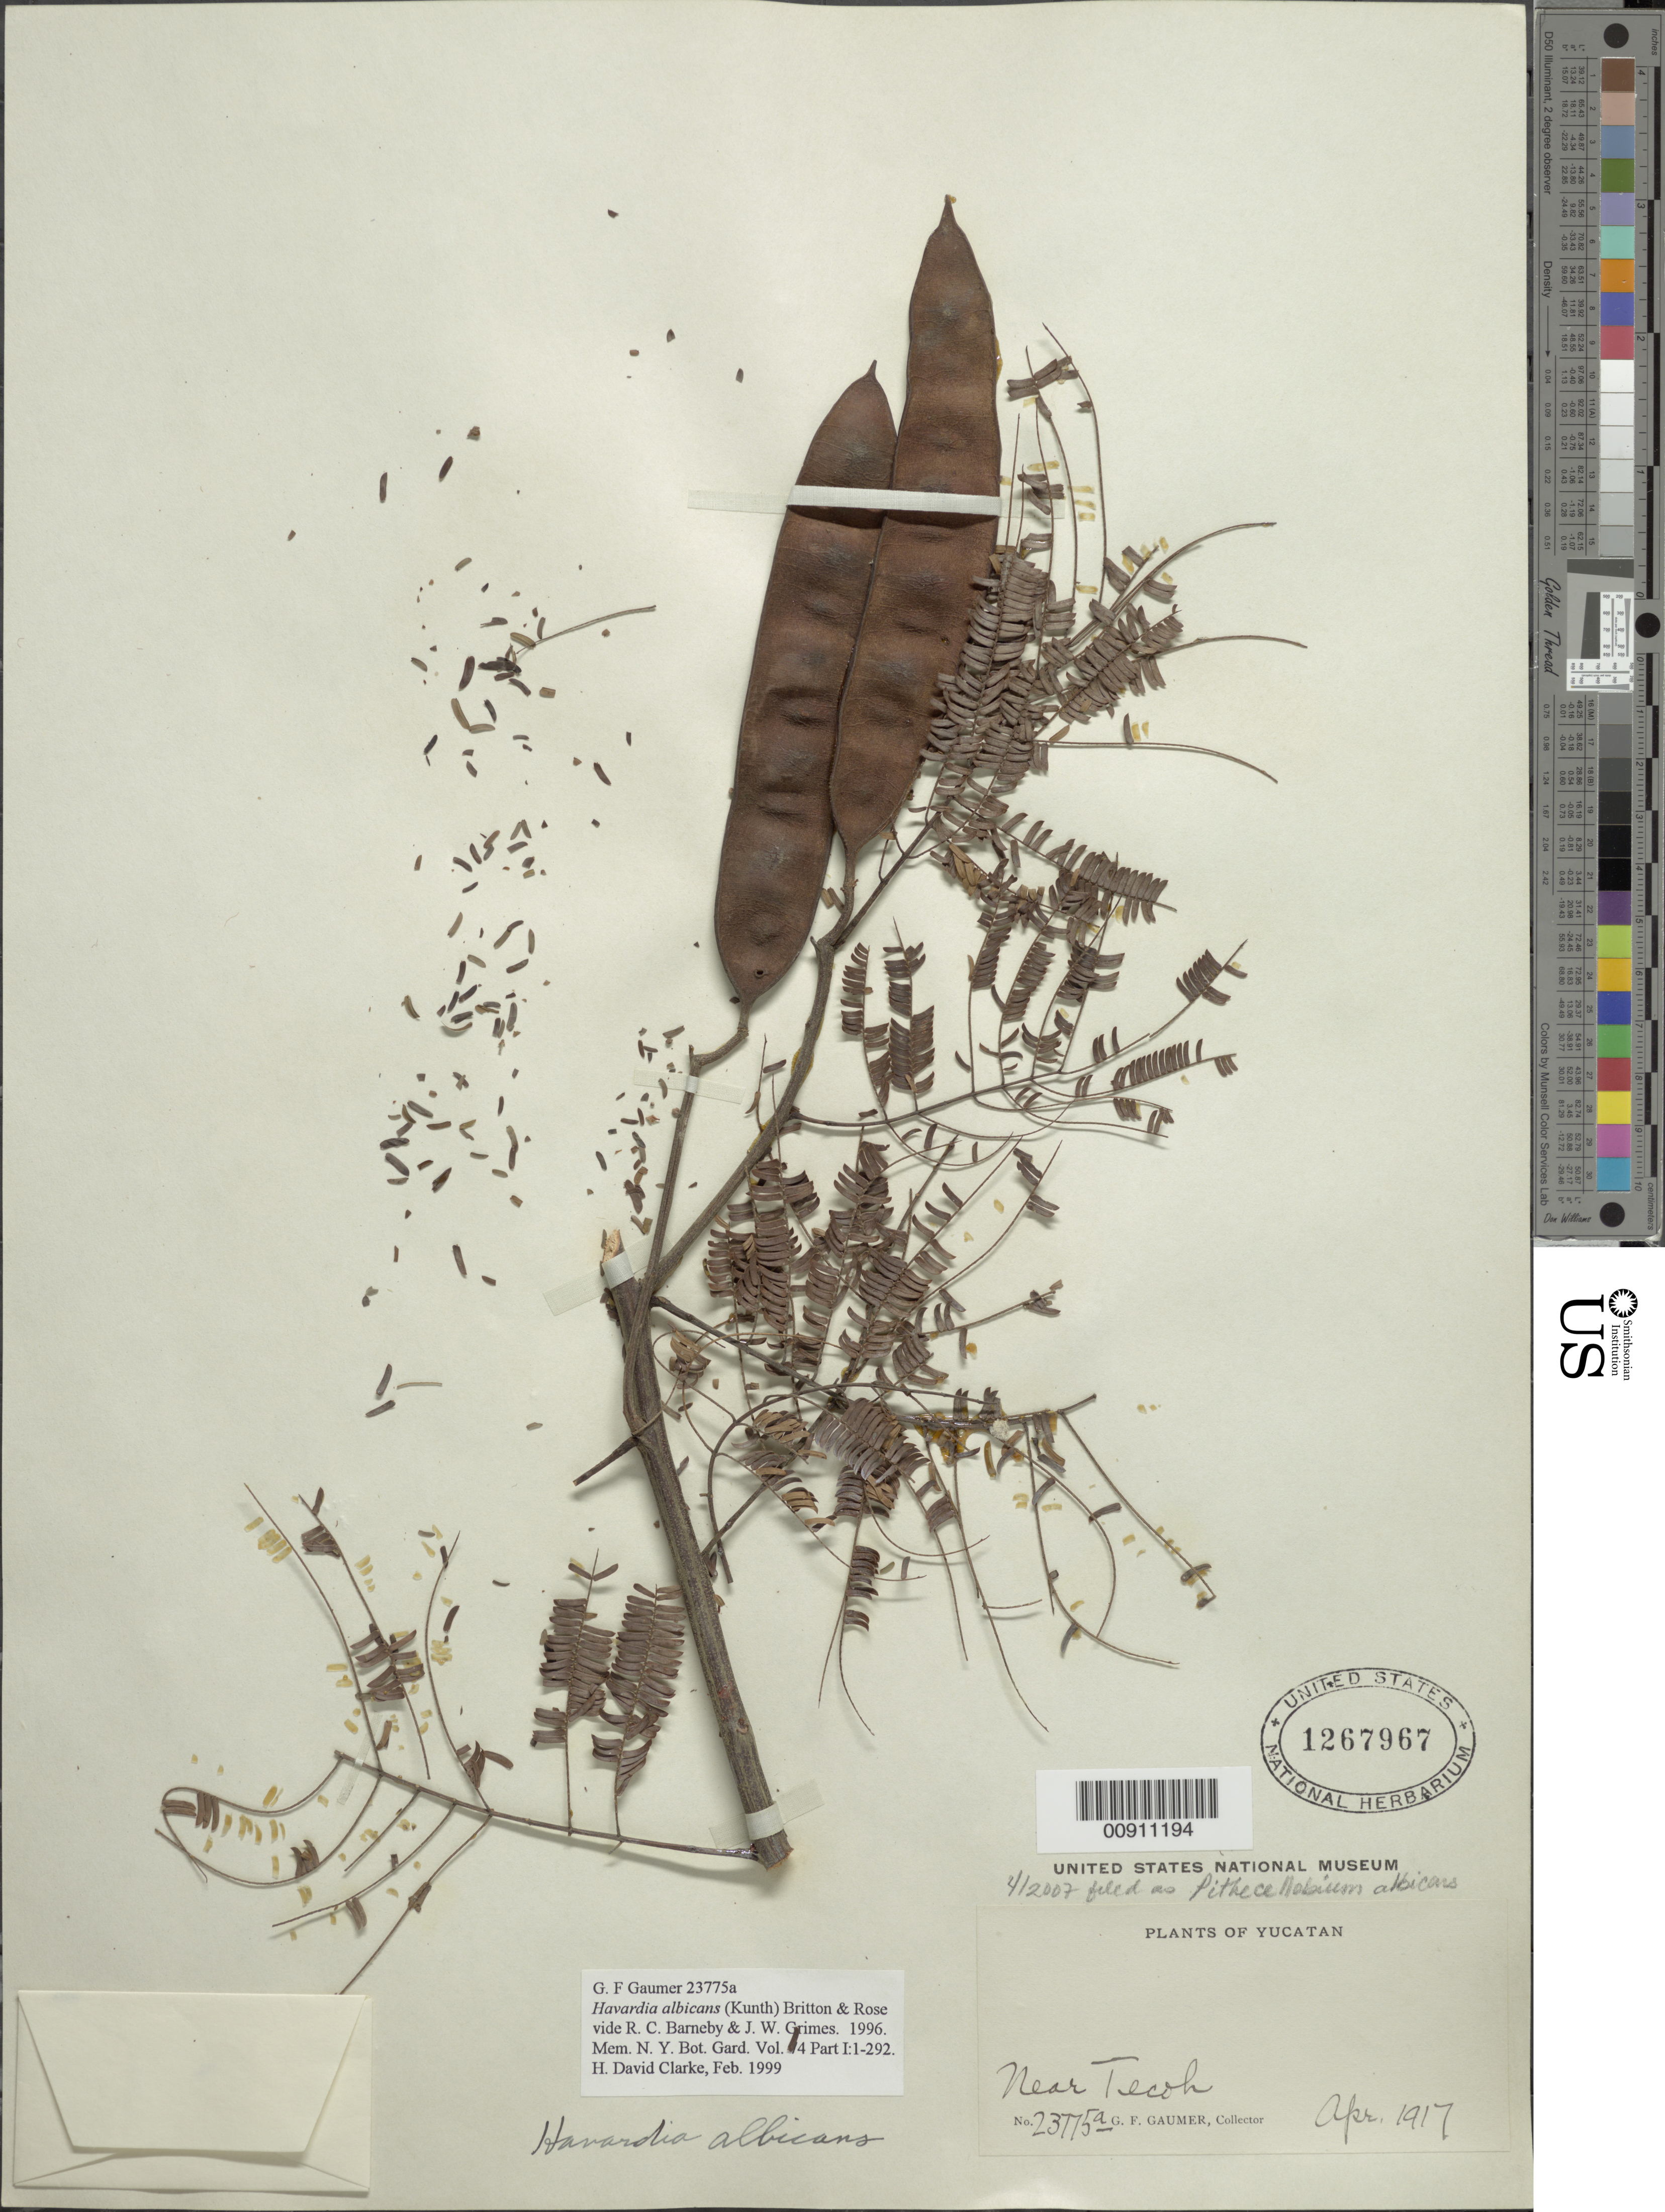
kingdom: Plantae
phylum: Tracheophyta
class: Magnoliopsida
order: Fabales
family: Fabaceae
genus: Havardia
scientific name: Havardia albicans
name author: (Kunth) Britton & Rose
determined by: Clarke, H. D.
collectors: G. F. Gaumer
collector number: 23775 a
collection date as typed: Apr 1917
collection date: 1917-04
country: Mexico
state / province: Yucatán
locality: Near Tecoh.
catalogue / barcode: US 1267967